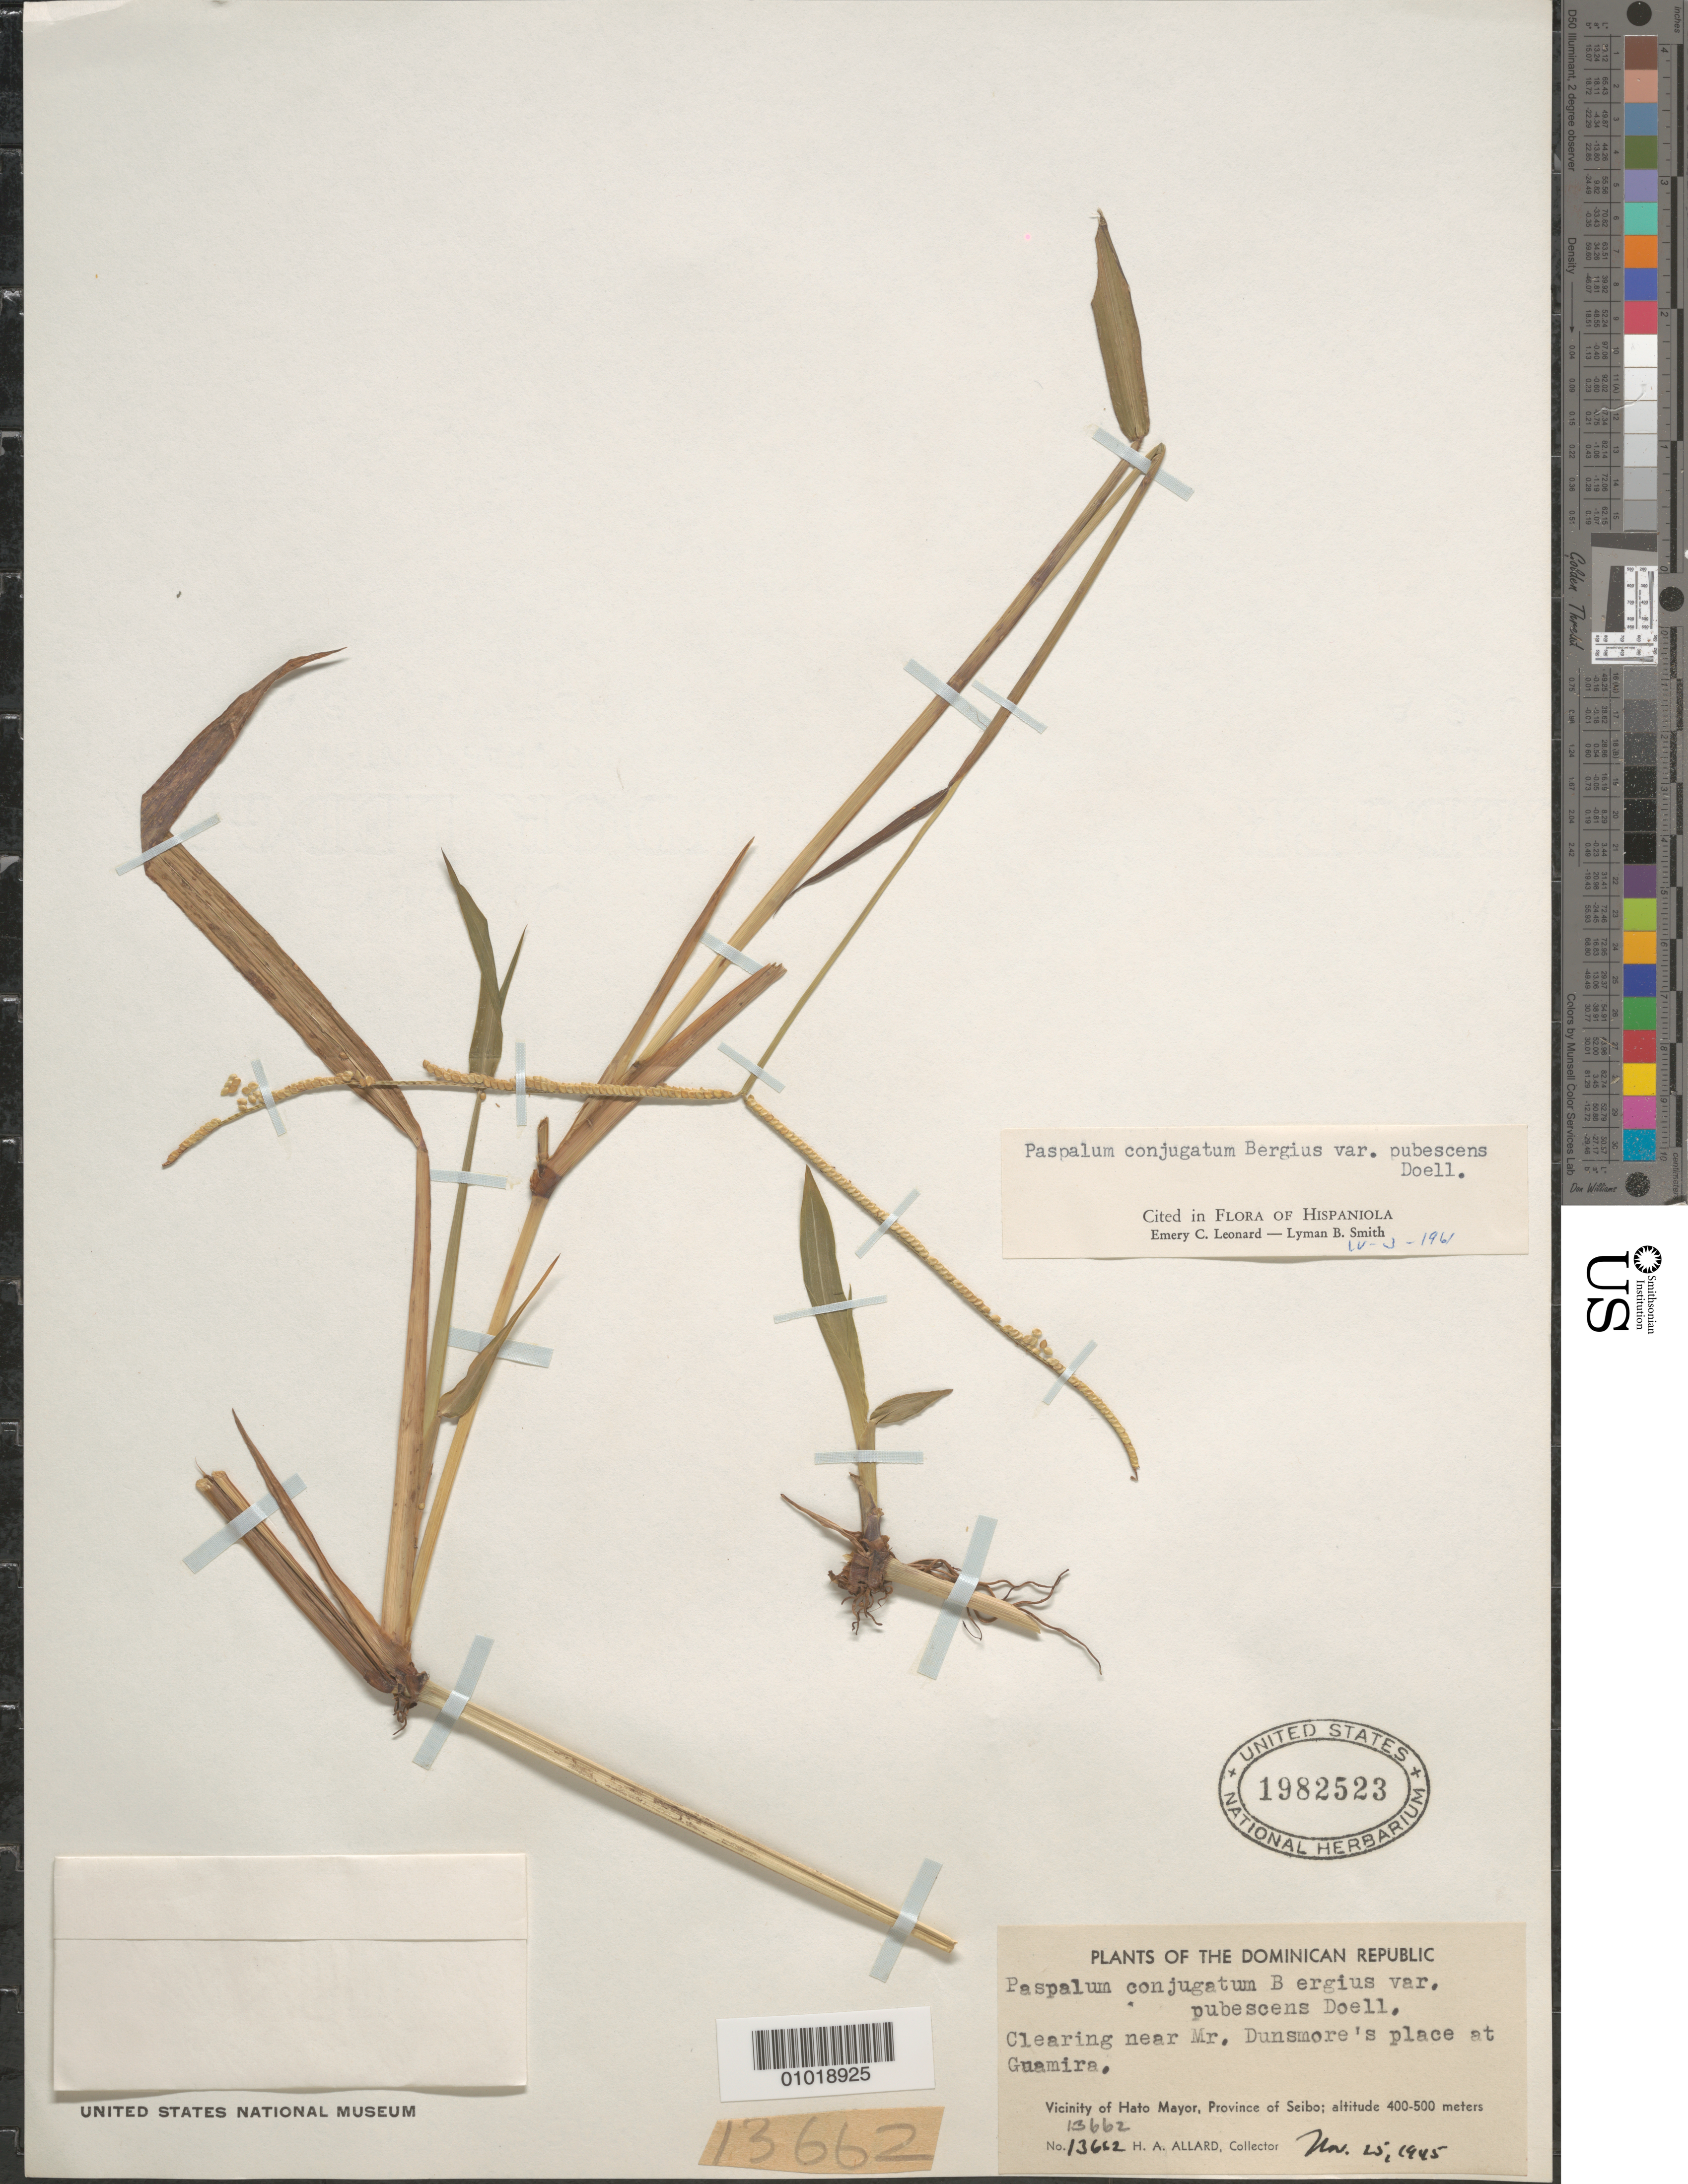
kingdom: Plantae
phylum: Tracheophyta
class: Liliopsida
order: Poales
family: Poaceae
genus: Paspalum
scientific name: Paspalum conjugatum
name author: P.J. Bergius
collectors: H. A. Allard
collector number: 13662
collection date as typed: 25 Nov 1945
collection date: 1945-11-25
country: Dominican Republic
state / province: Hato Mayor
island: Hispaniola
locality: Vic. of Hato Mayor, clearing near Mr. Dunsmore's place at Guamira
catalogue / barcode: US 1982523